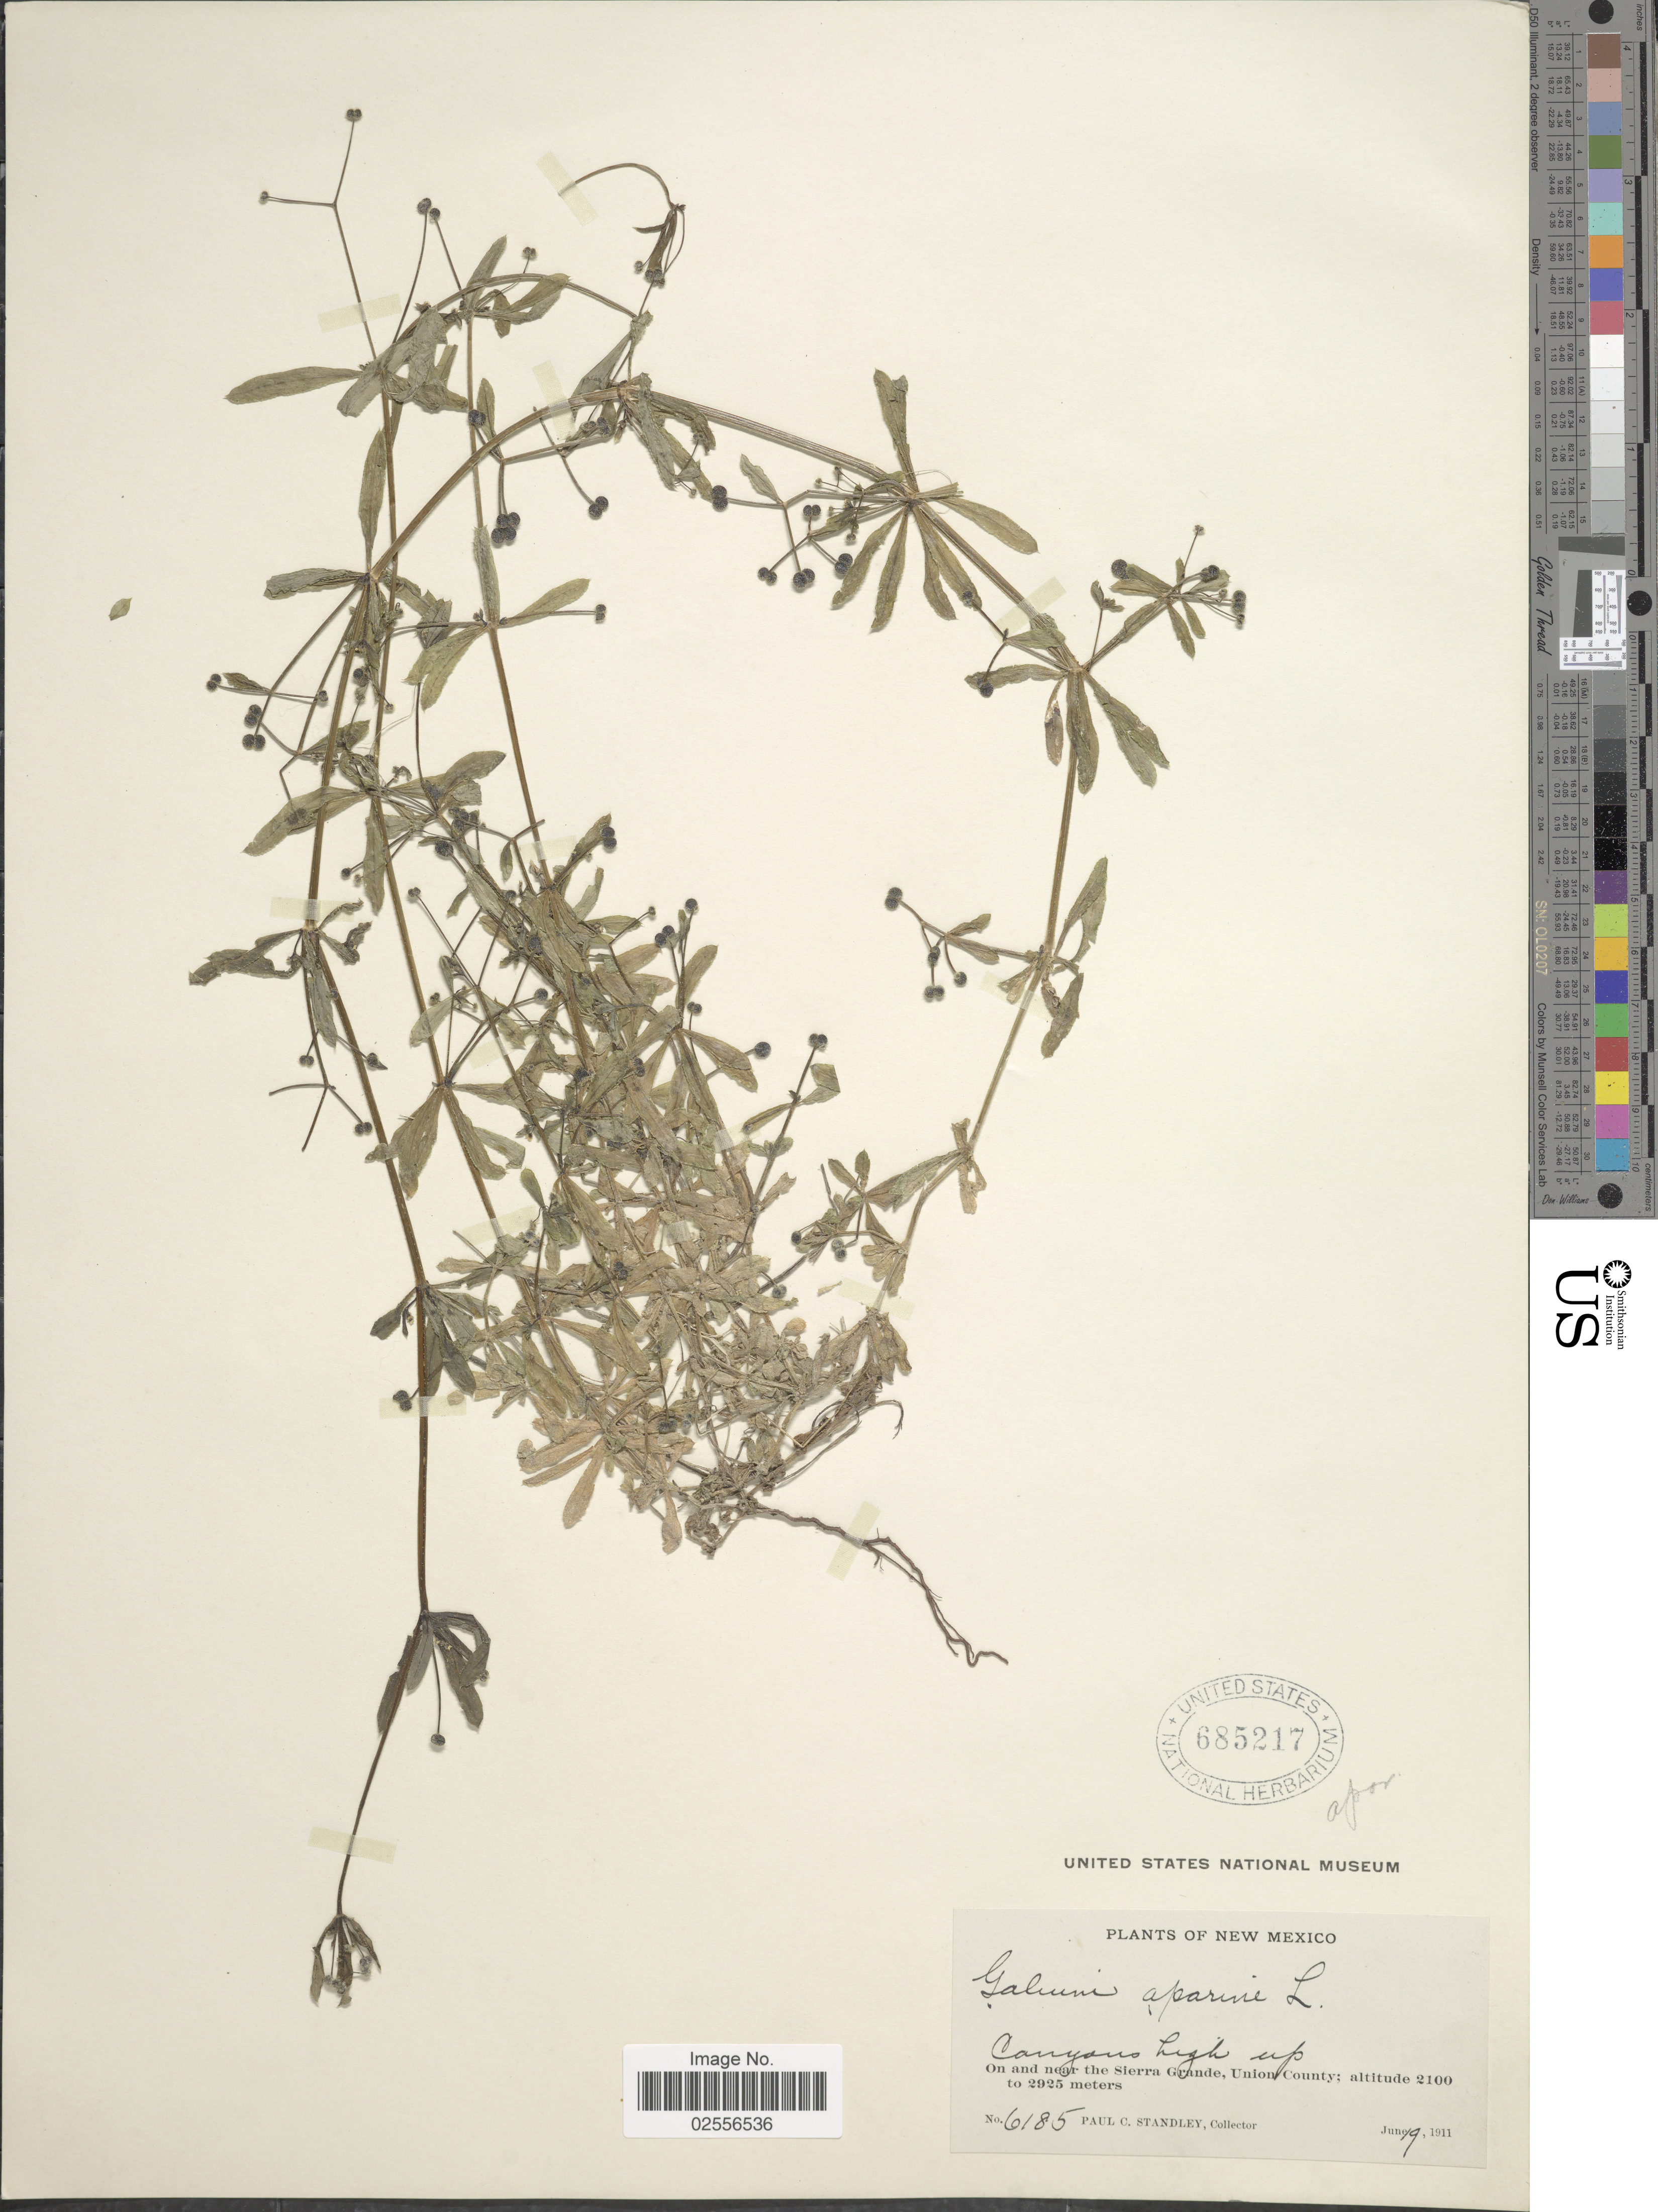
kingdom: Plantae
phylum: Tracheophyta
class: Magnoliopsida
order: Gentianales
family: Rubiaceae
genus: Galium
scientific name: Galium aparine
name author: L.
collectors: P. C. Standley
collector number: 6185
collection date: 1911-06-19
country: United States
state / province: New Mexico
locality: Canyons high up On and near the Sierra Grande, Union County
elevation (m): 2100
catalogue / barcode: US 685217